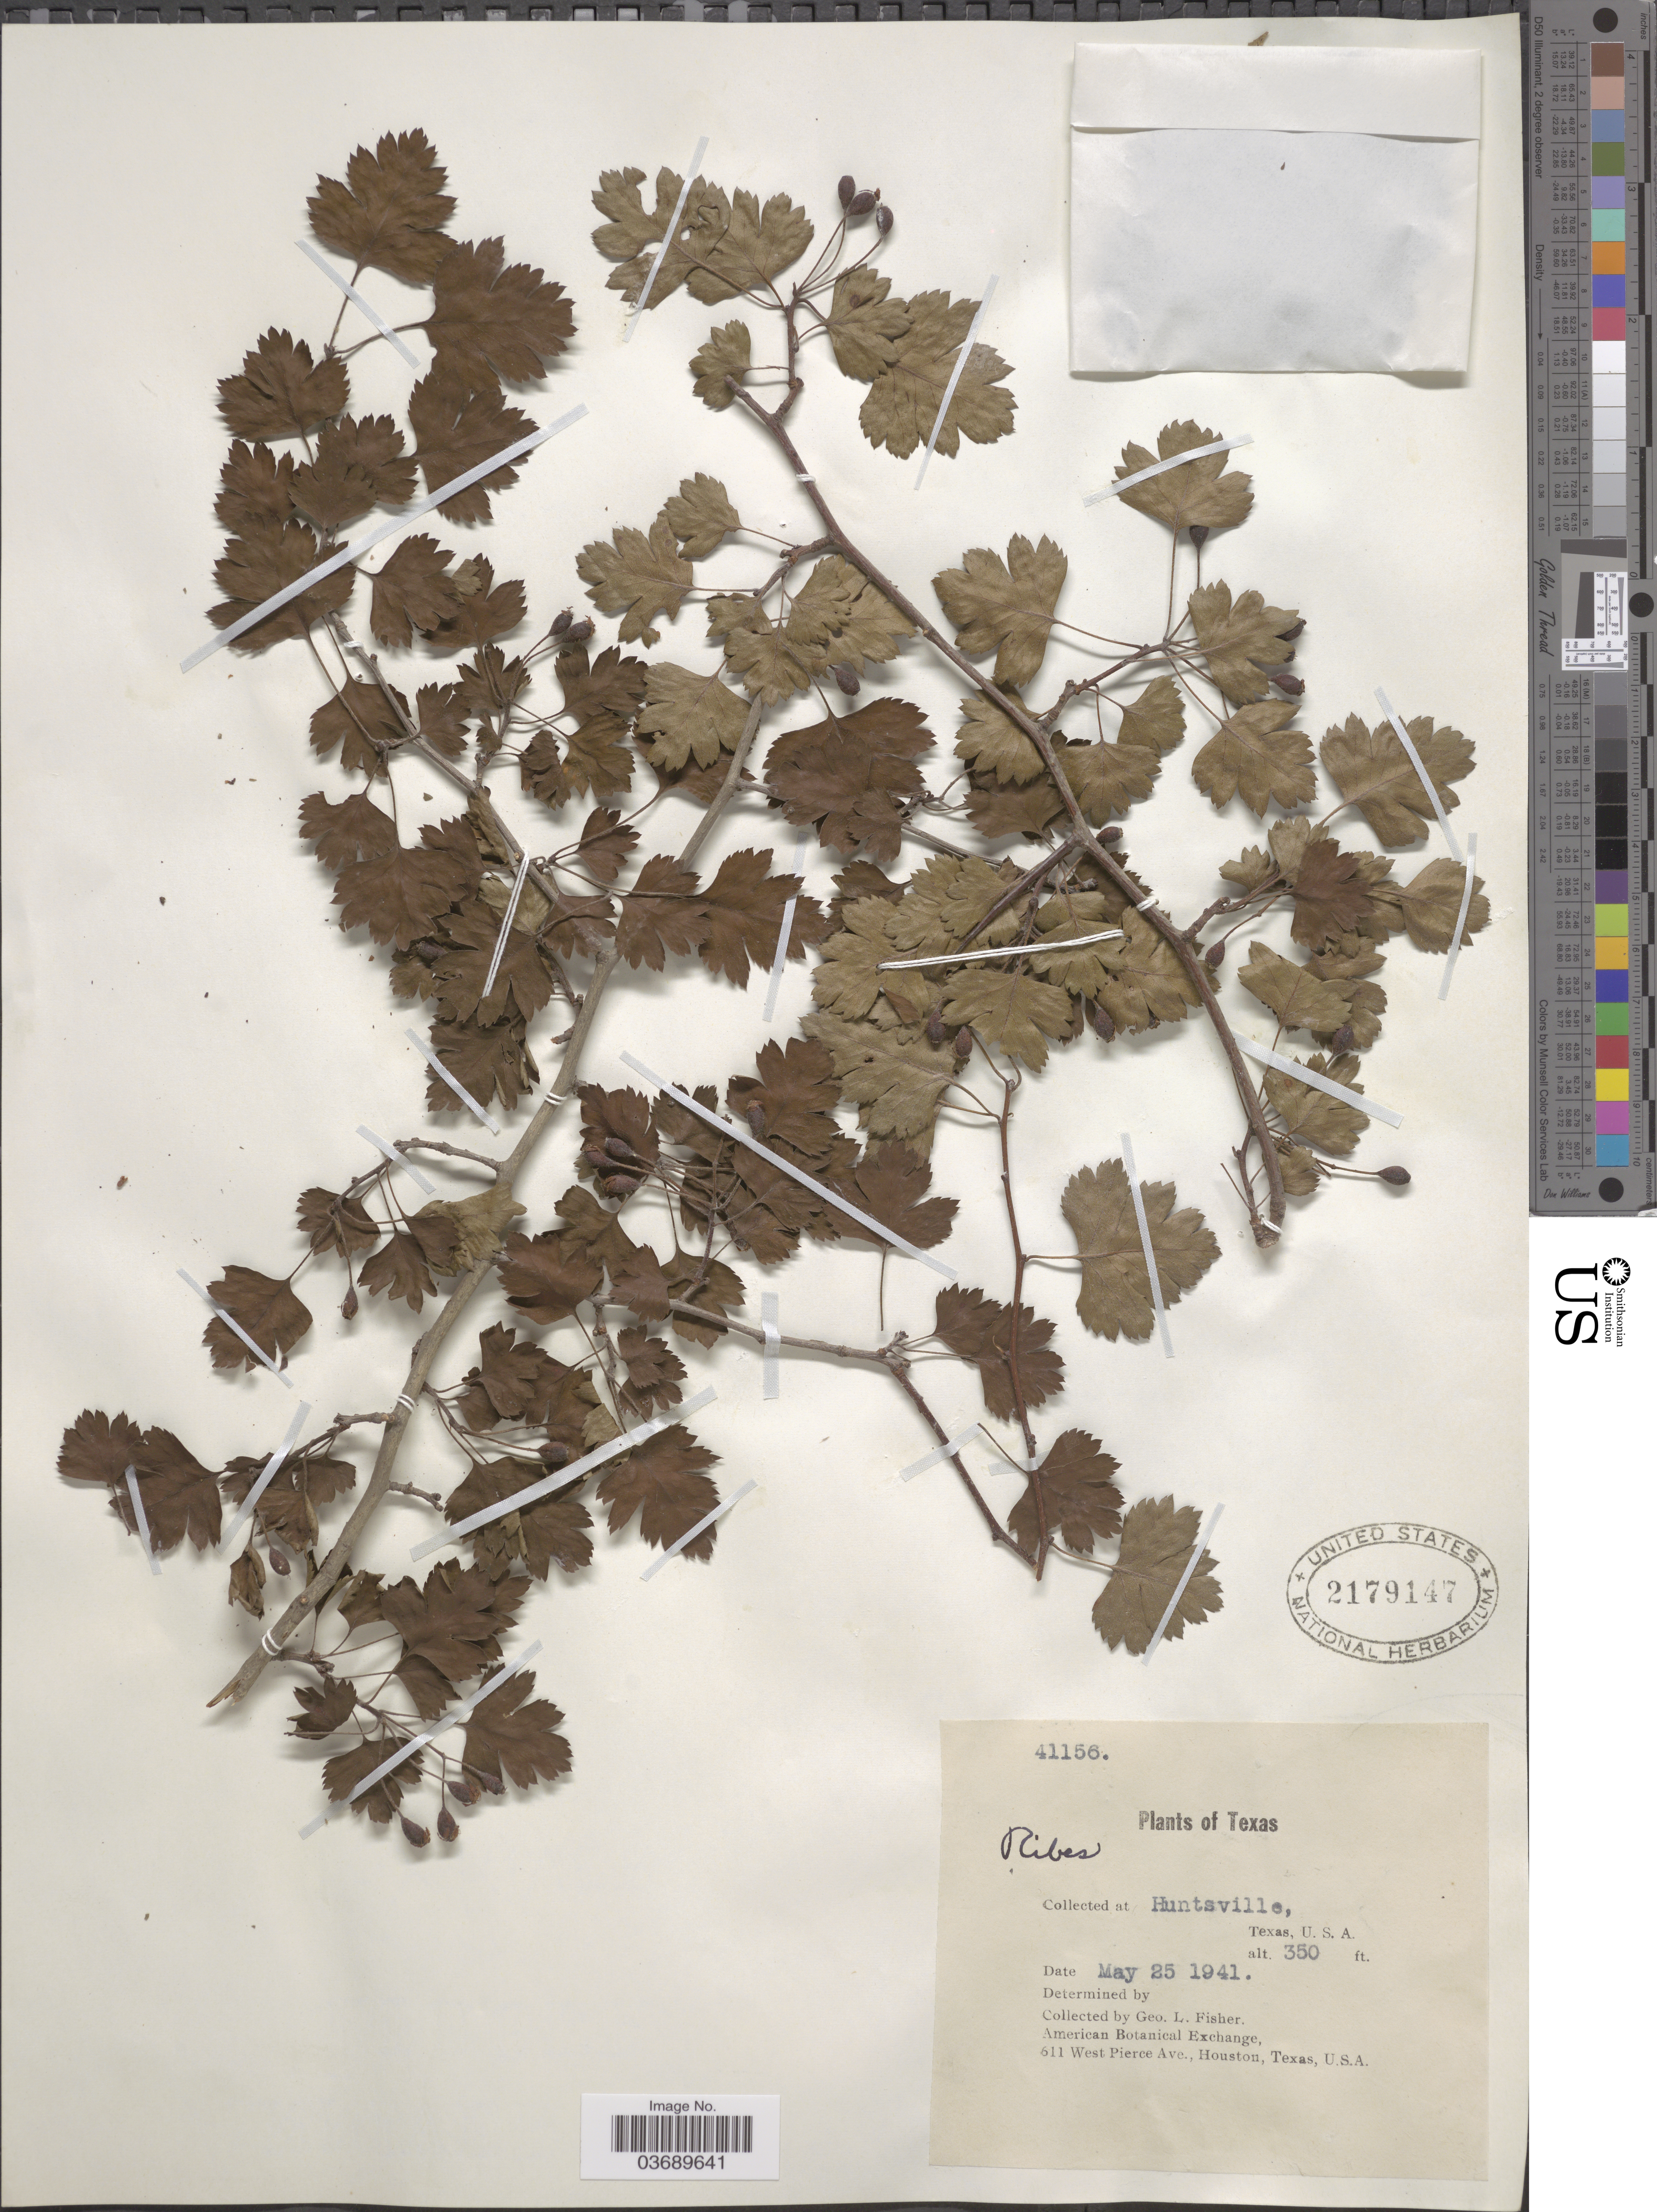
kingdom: Plantae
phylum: Tracheophyta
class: Magnoliopsida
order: Saxifragales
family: Grossulariaceae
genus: Ribes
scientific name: Ribes sp.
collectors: G. L. Fisher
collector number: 41156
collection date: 1941-05-25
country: United States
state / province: Texas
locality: Huntsville.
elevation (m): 107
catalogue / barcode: US 2179147